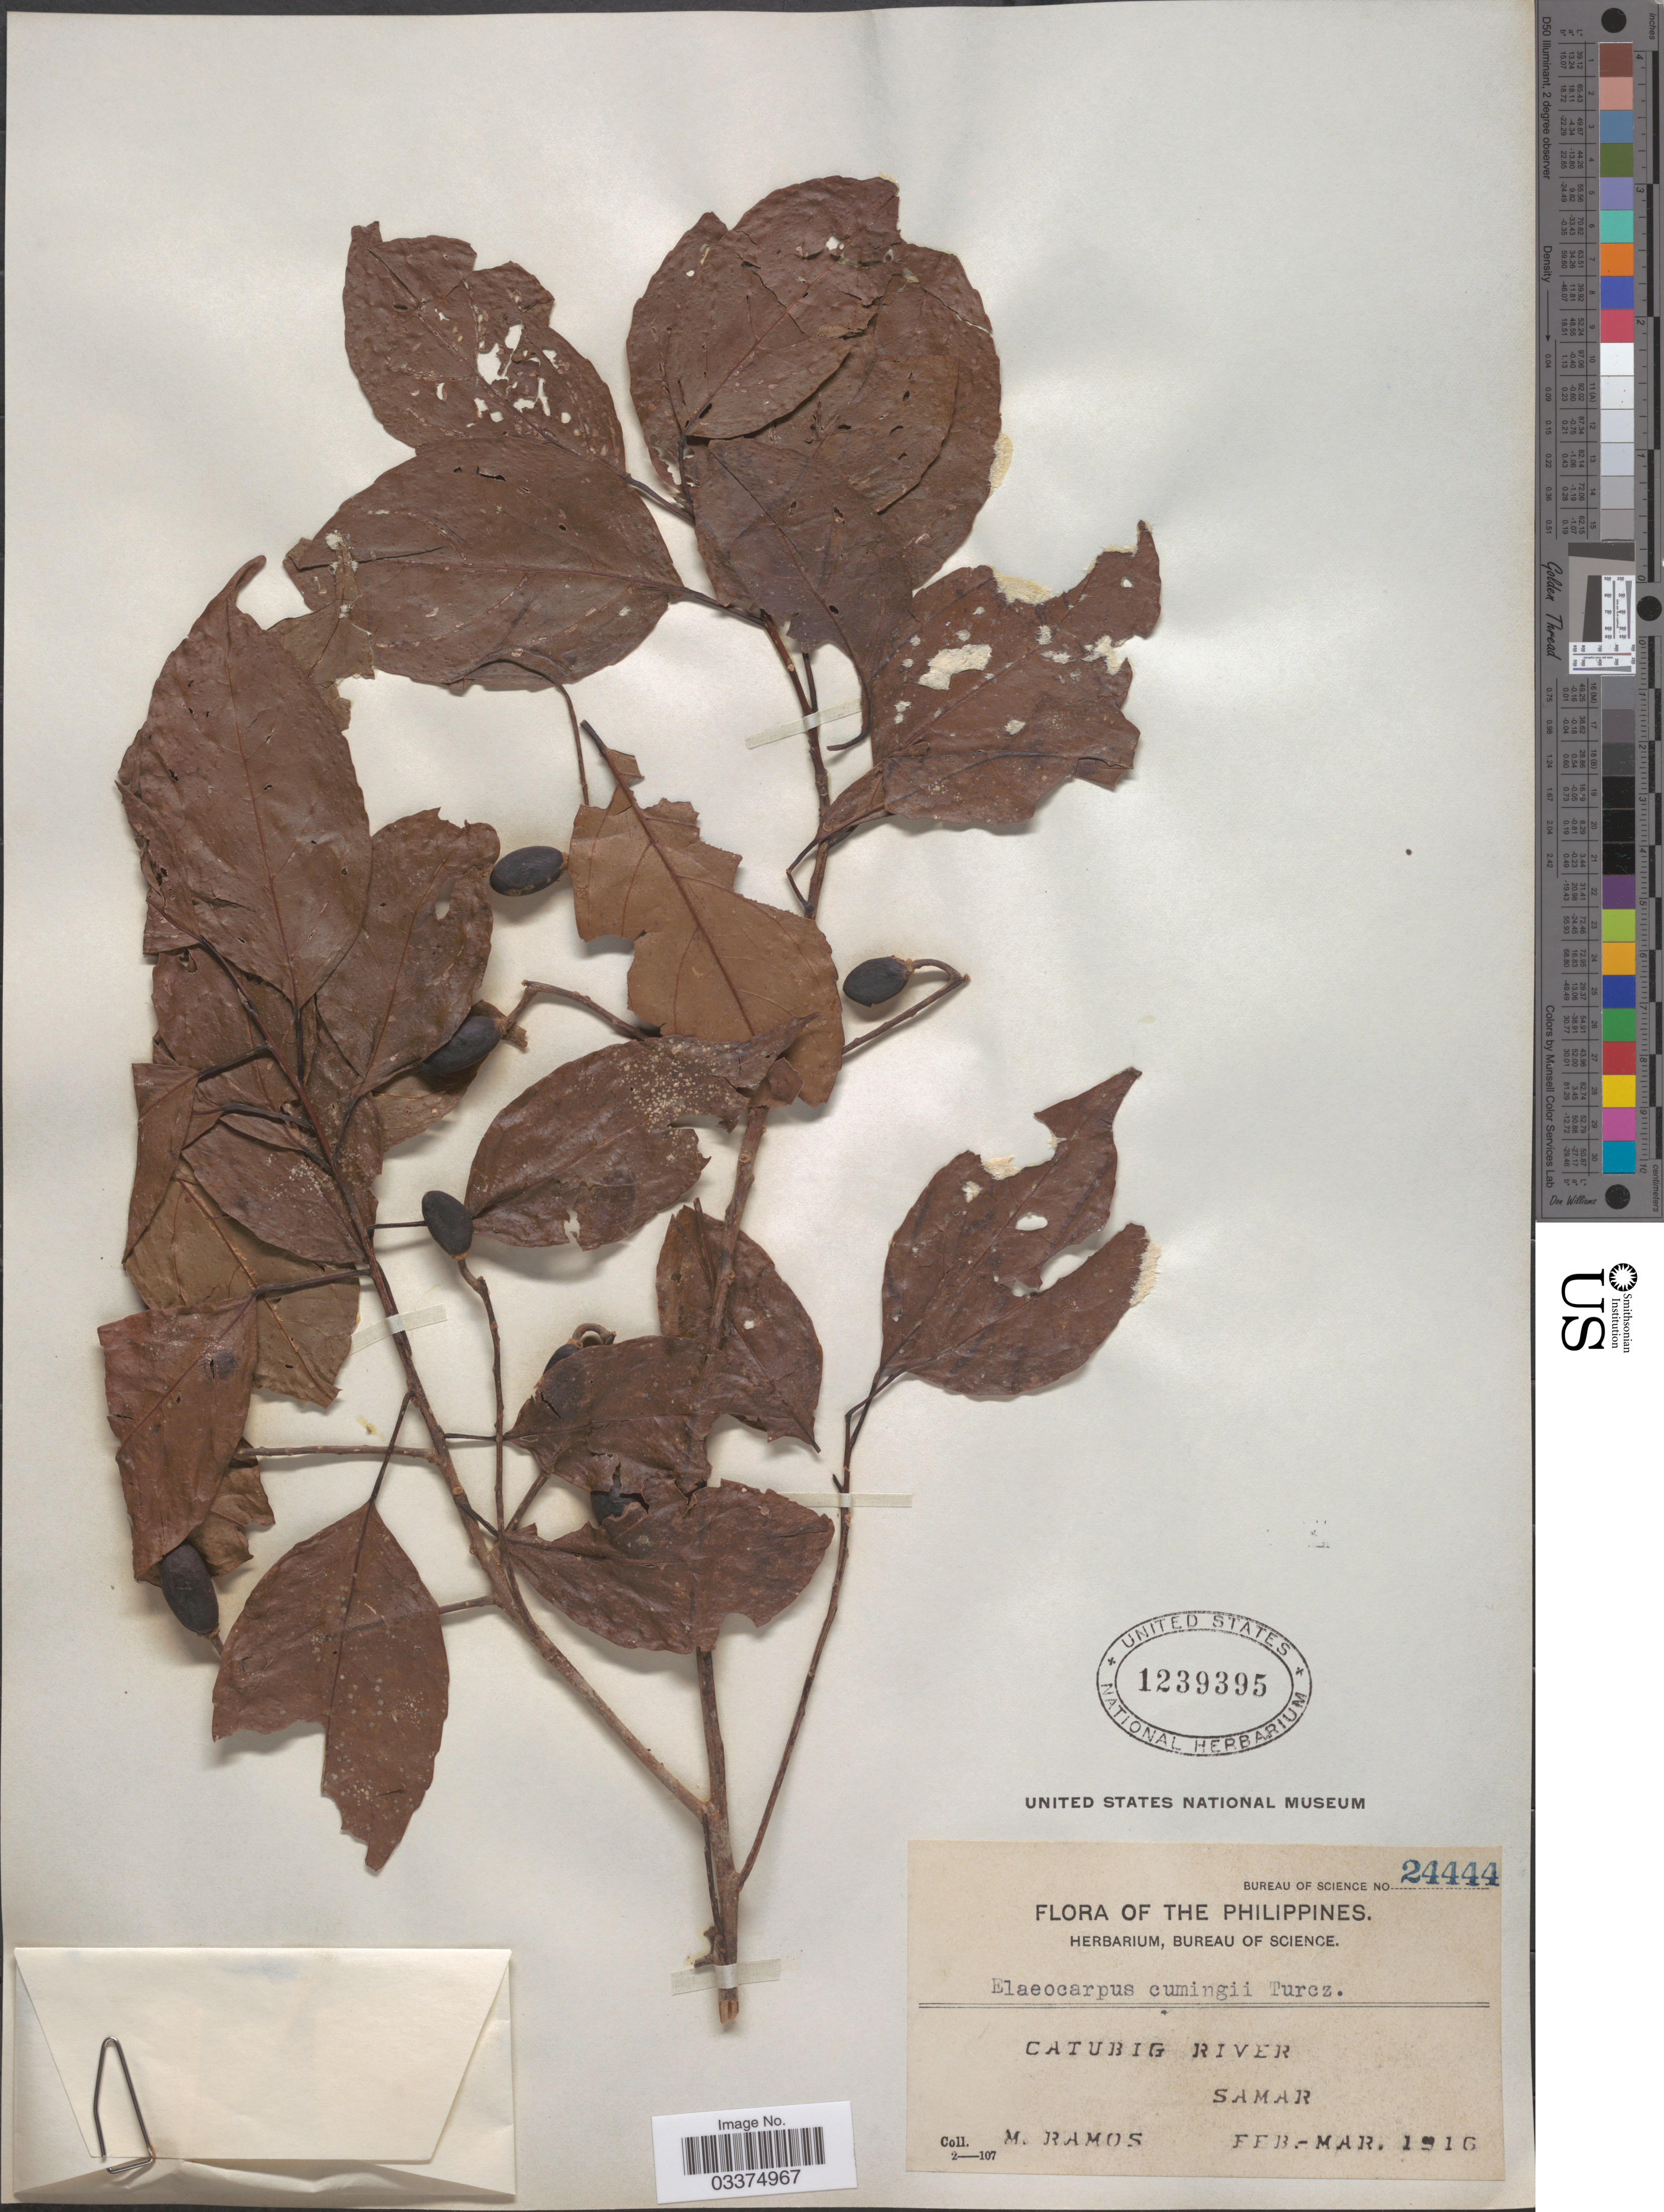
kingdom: Plantae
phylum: Tracheophyta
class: Magnoliopsida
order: Oxalidales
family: Elaeocarpaceae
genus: Elaeocarpus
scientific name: Elaeocarpus cumingii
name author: Turcz.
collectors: M. Ramos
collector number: Bureau of Science 24444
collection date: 1916-02/1916-03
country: Philippines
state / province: Eastern Visayas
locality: Catubig River. Samar.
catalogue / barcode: US 1239395